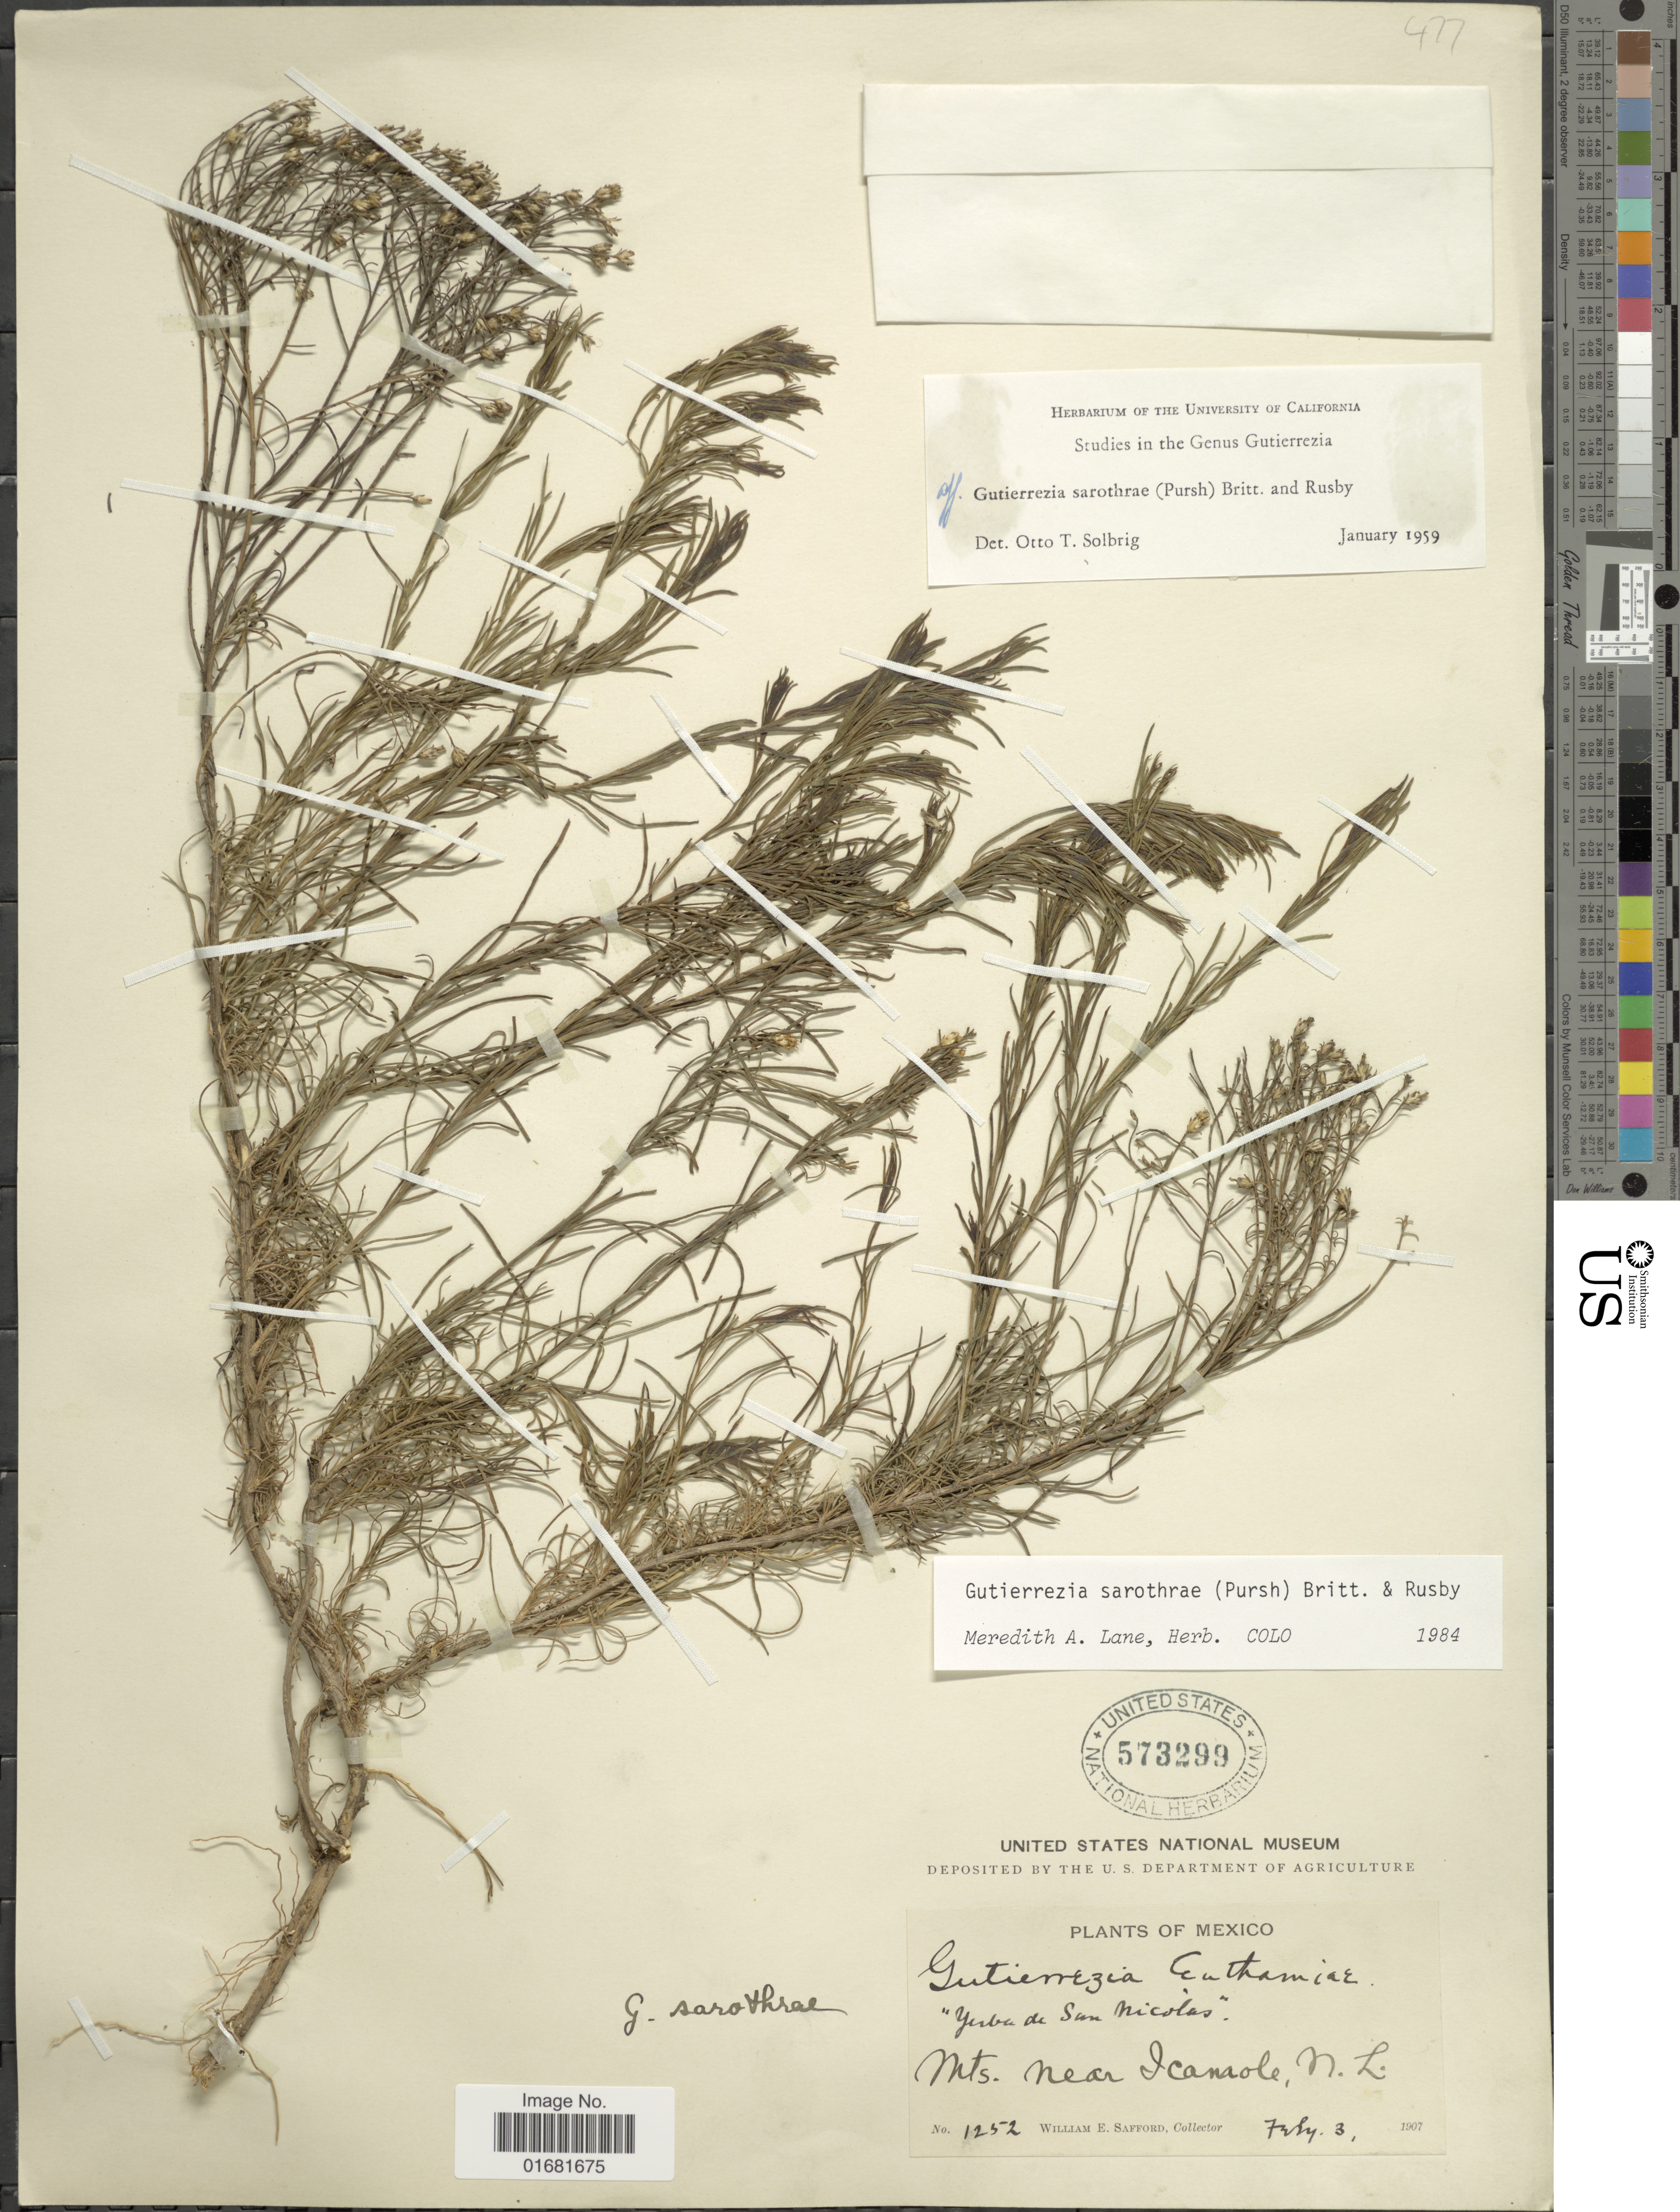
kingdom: Plantae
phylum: Tracheophyta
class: Magnoliopsida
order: Asterales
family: Asteraceae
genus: Gutierrezia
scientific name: Gutierrezia sarothrae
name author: (Pursh) Britton & Rusby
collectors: W. E. Safford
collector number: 1252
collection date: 1907-02-03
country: Mexico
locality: Mts. near Icamole, N. L.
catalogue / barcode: US 573299